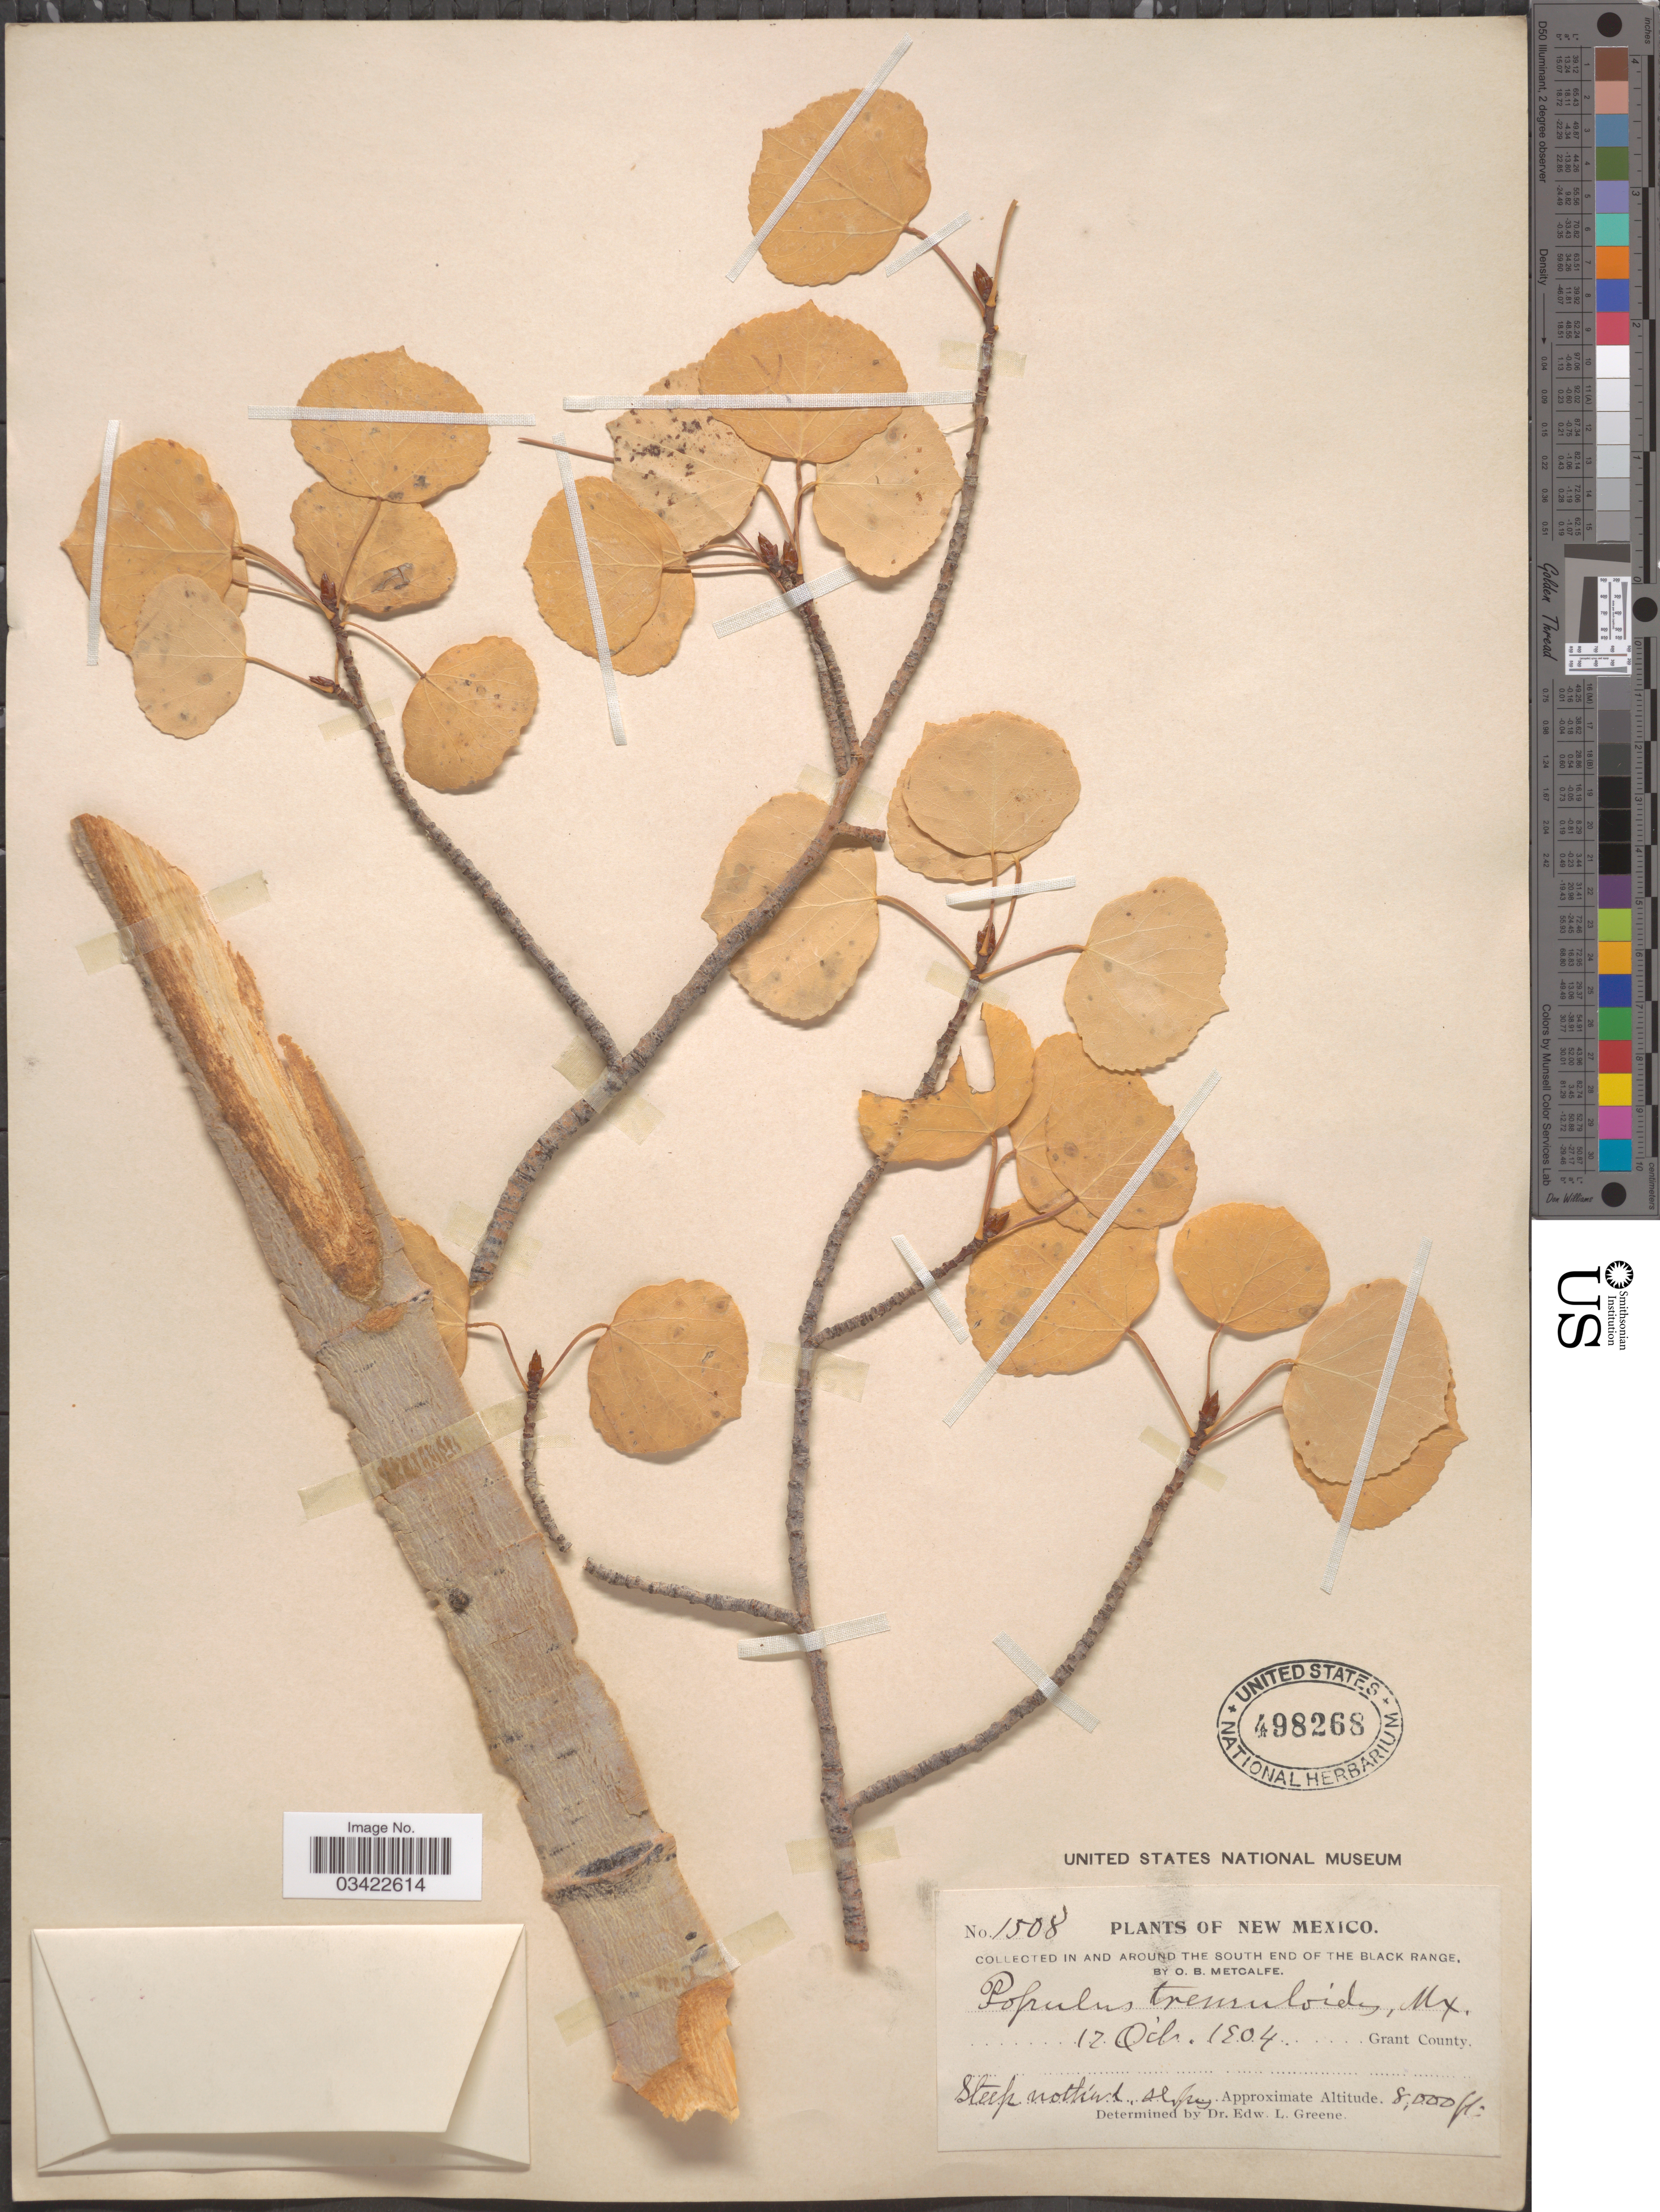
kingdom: Plantae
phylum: Tracheophyta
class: Magnoliopsida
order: Malpighiales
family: Salicaceae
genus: Populus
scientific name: Populus tremuloides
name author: Michx.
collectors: O. B. Metcalfe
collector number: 1508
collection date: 1904-10-12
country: United States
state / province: New Mexico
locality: In and around The South End of The Black Range. Grant County.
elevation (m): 2438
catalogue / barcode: US 498268